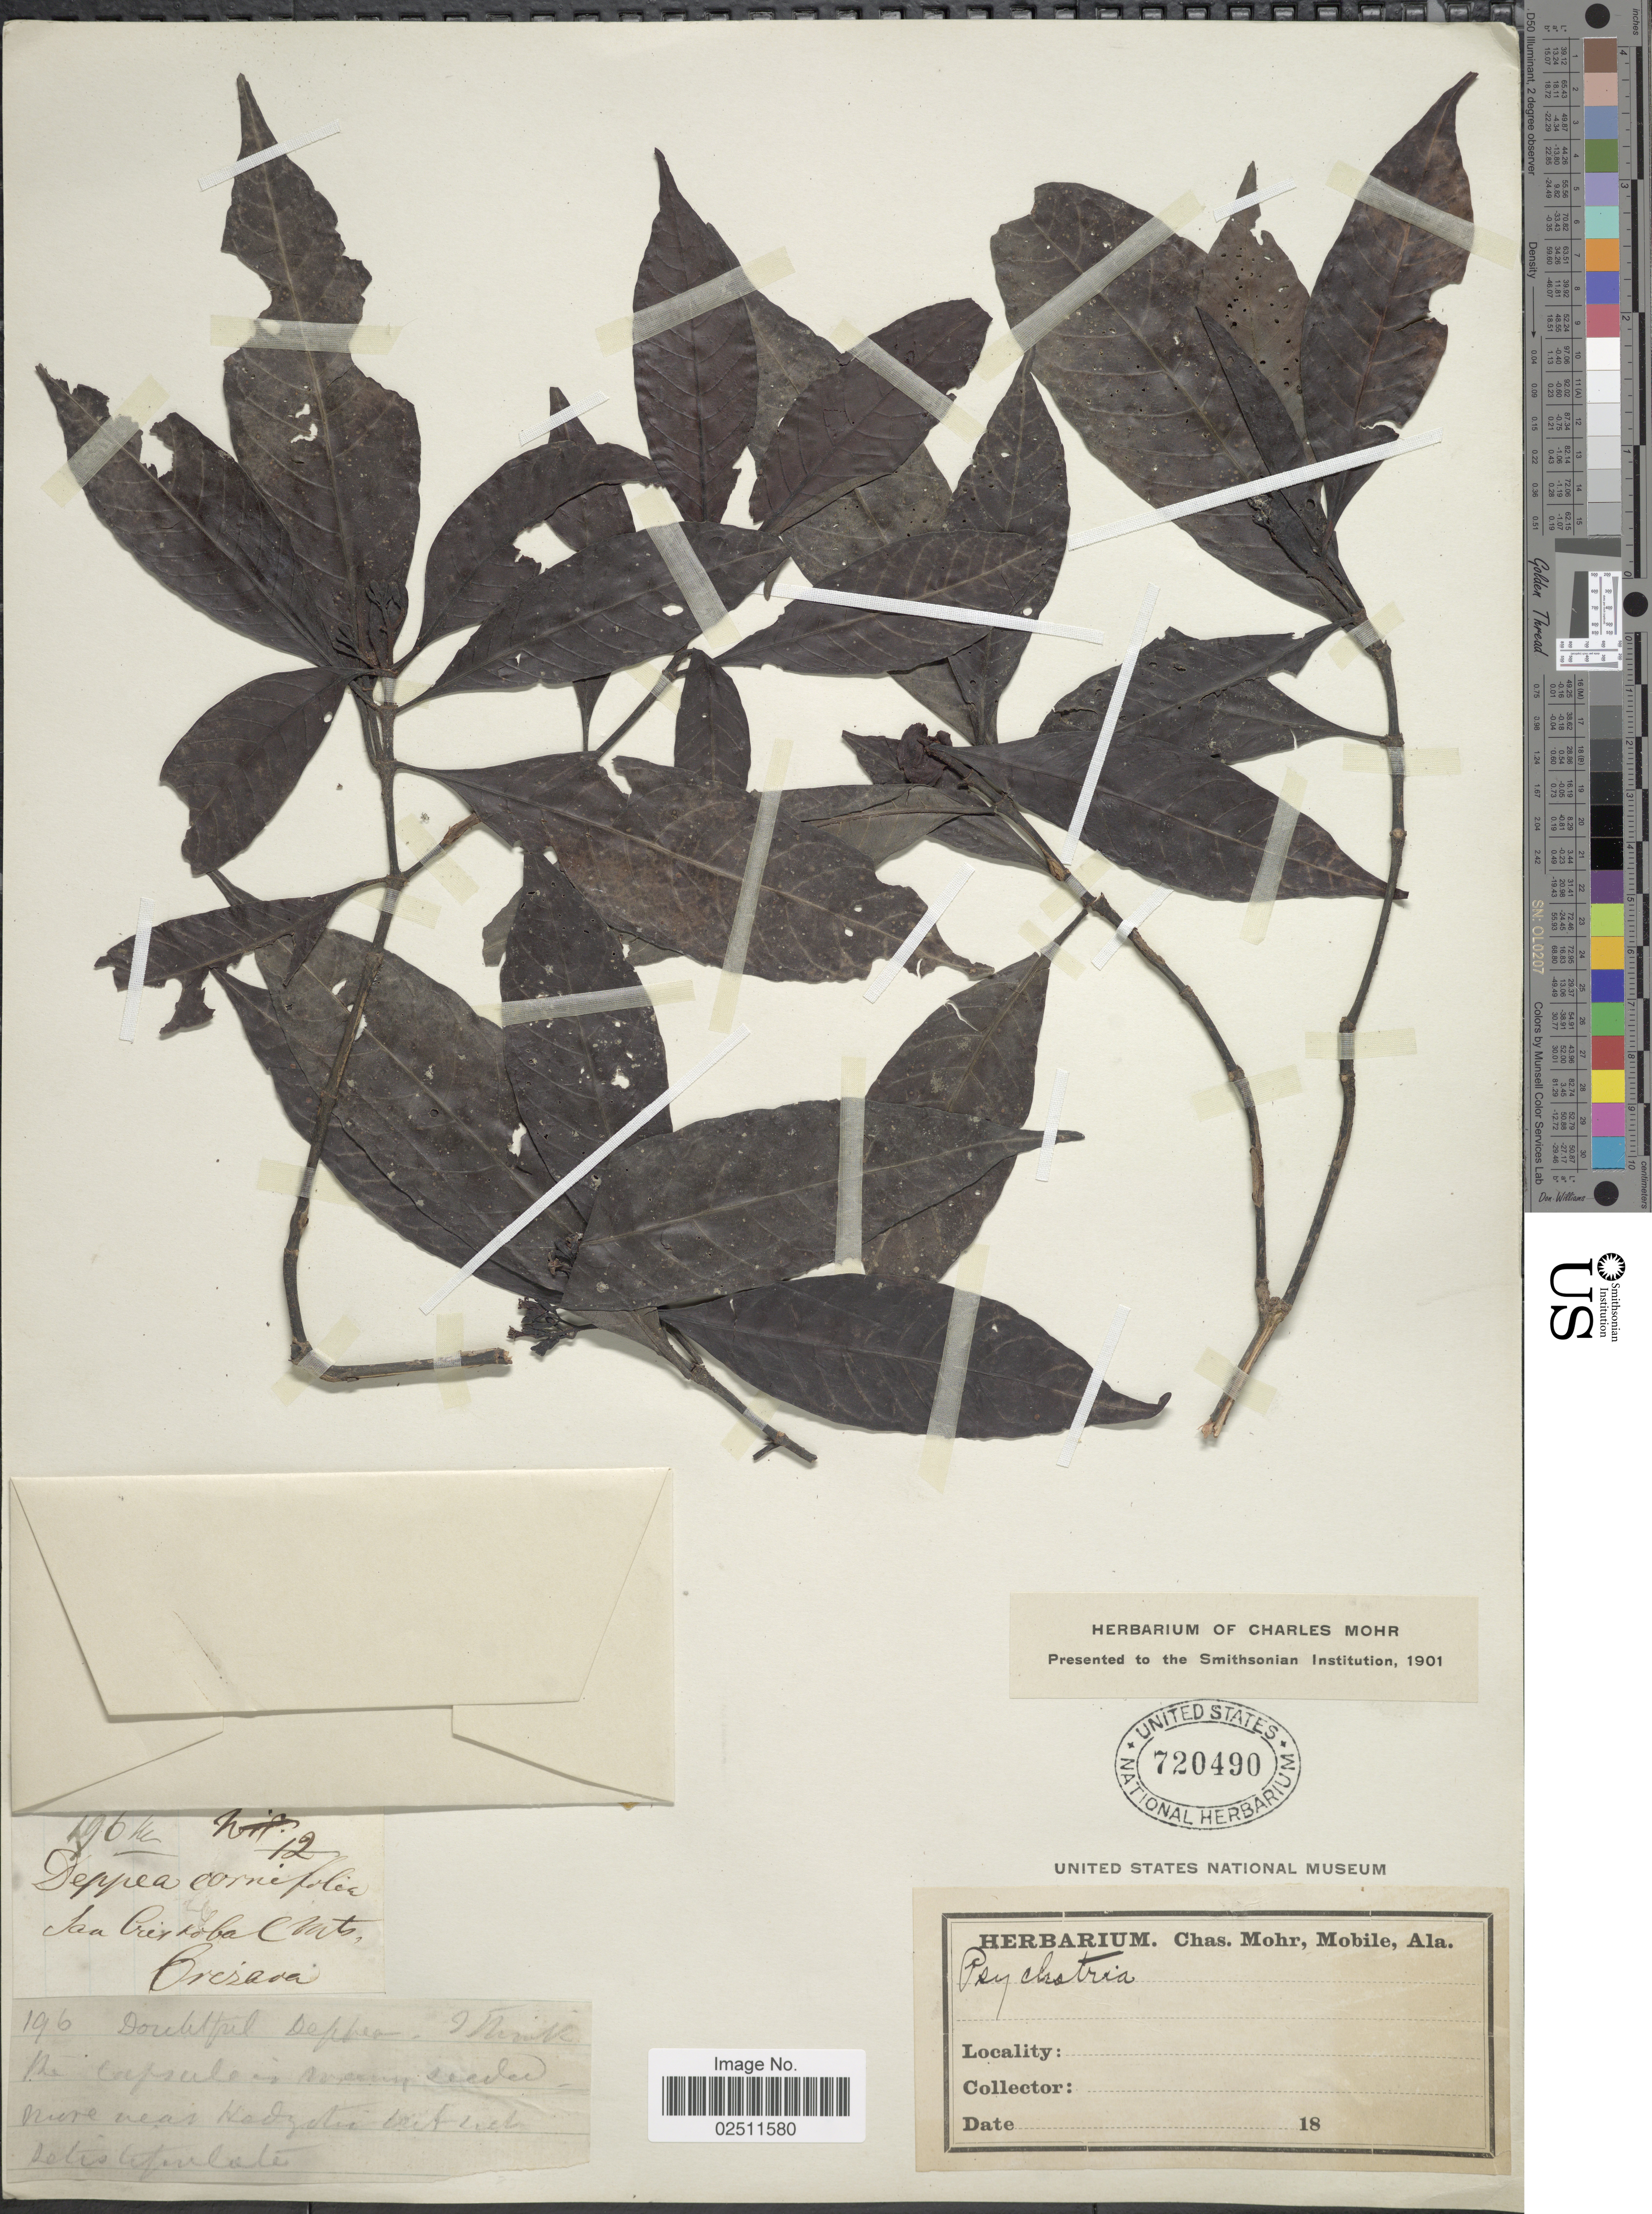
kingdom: Plantae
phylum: Tracheophyta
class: Magnoliopsida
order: Gentianales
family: Rubiaceae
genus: Psychotria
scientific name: Psychotria sp.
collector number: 196?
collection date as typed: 18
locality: San Critoba C Mts, Crizada.re capsules in many suder mure near Kadzatu. [illegible text] setis Citenlate[interpreted]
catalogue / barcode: US 720490